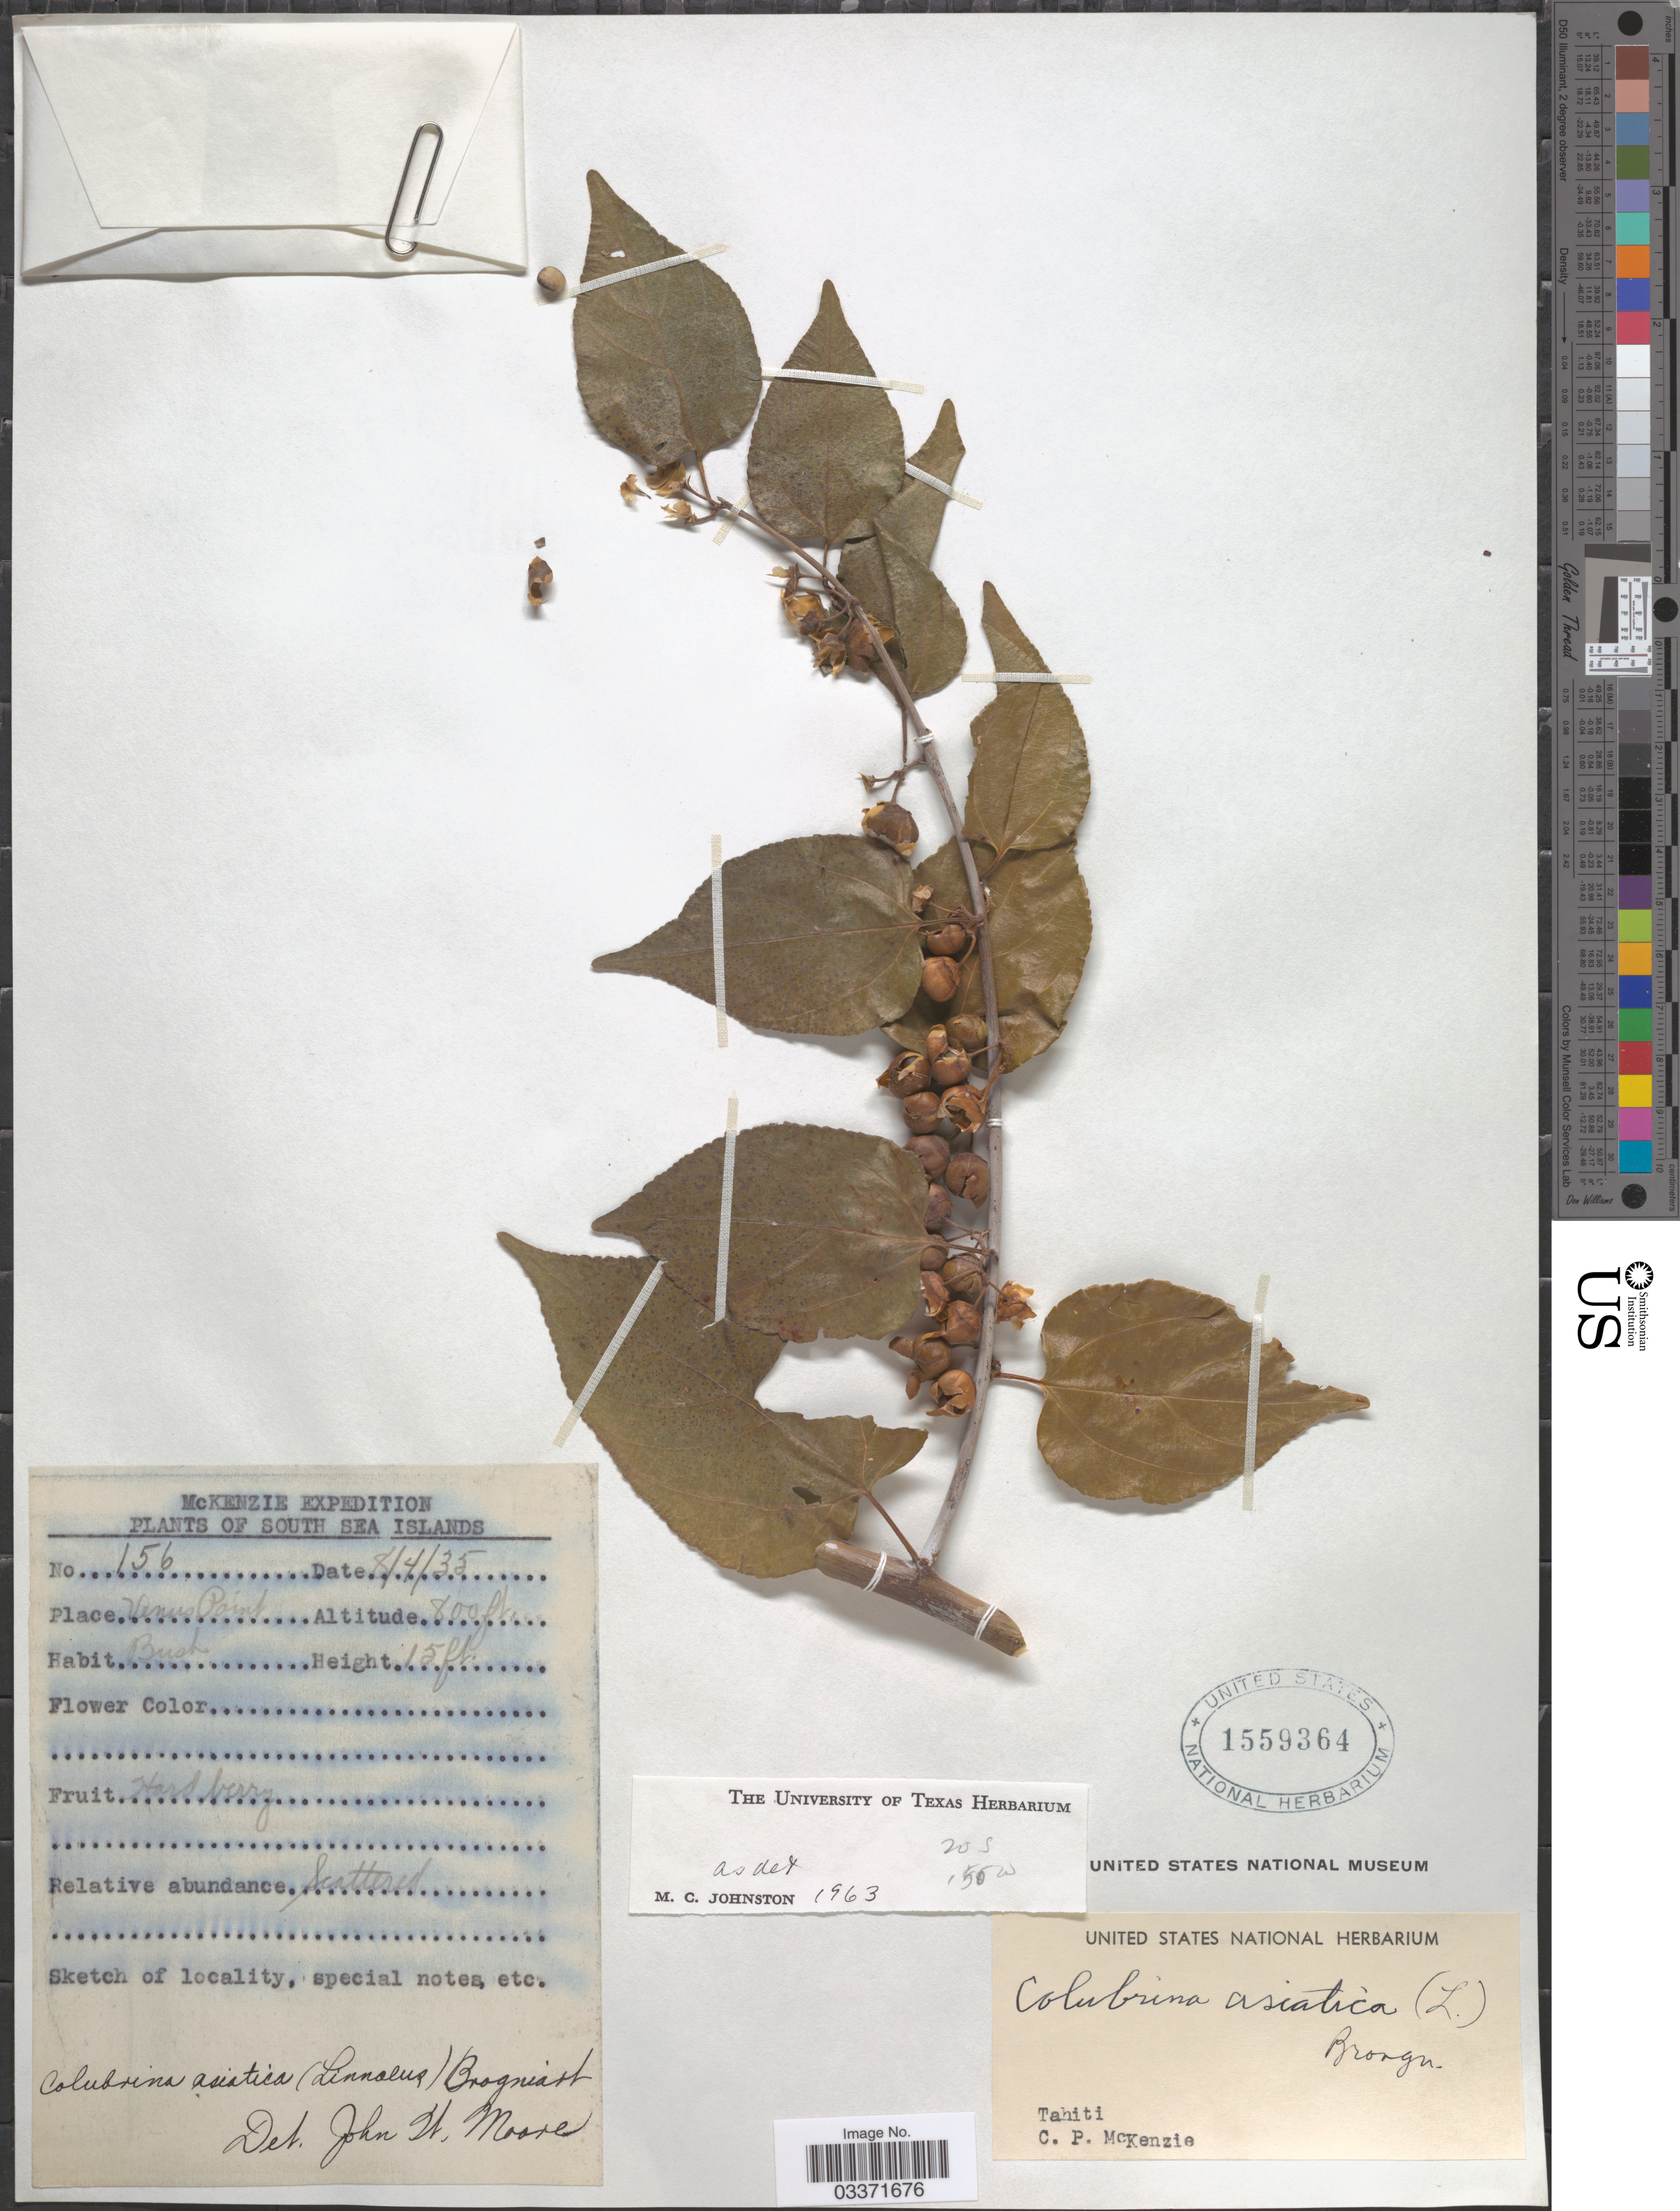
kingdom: Plantae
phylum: Tracheophyta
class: Magnoliopsida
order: Rosales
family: Rhamnaceae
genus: Colubrina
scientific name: Colubrina asiatica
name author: (L.) Brongn.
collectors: C. Mckenzie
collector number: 156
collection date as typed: Transcribed d/m/y: 8/4/35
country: French Polynesia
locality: Venus Point, Tahiti.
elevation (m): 244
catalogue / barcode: US 1559364